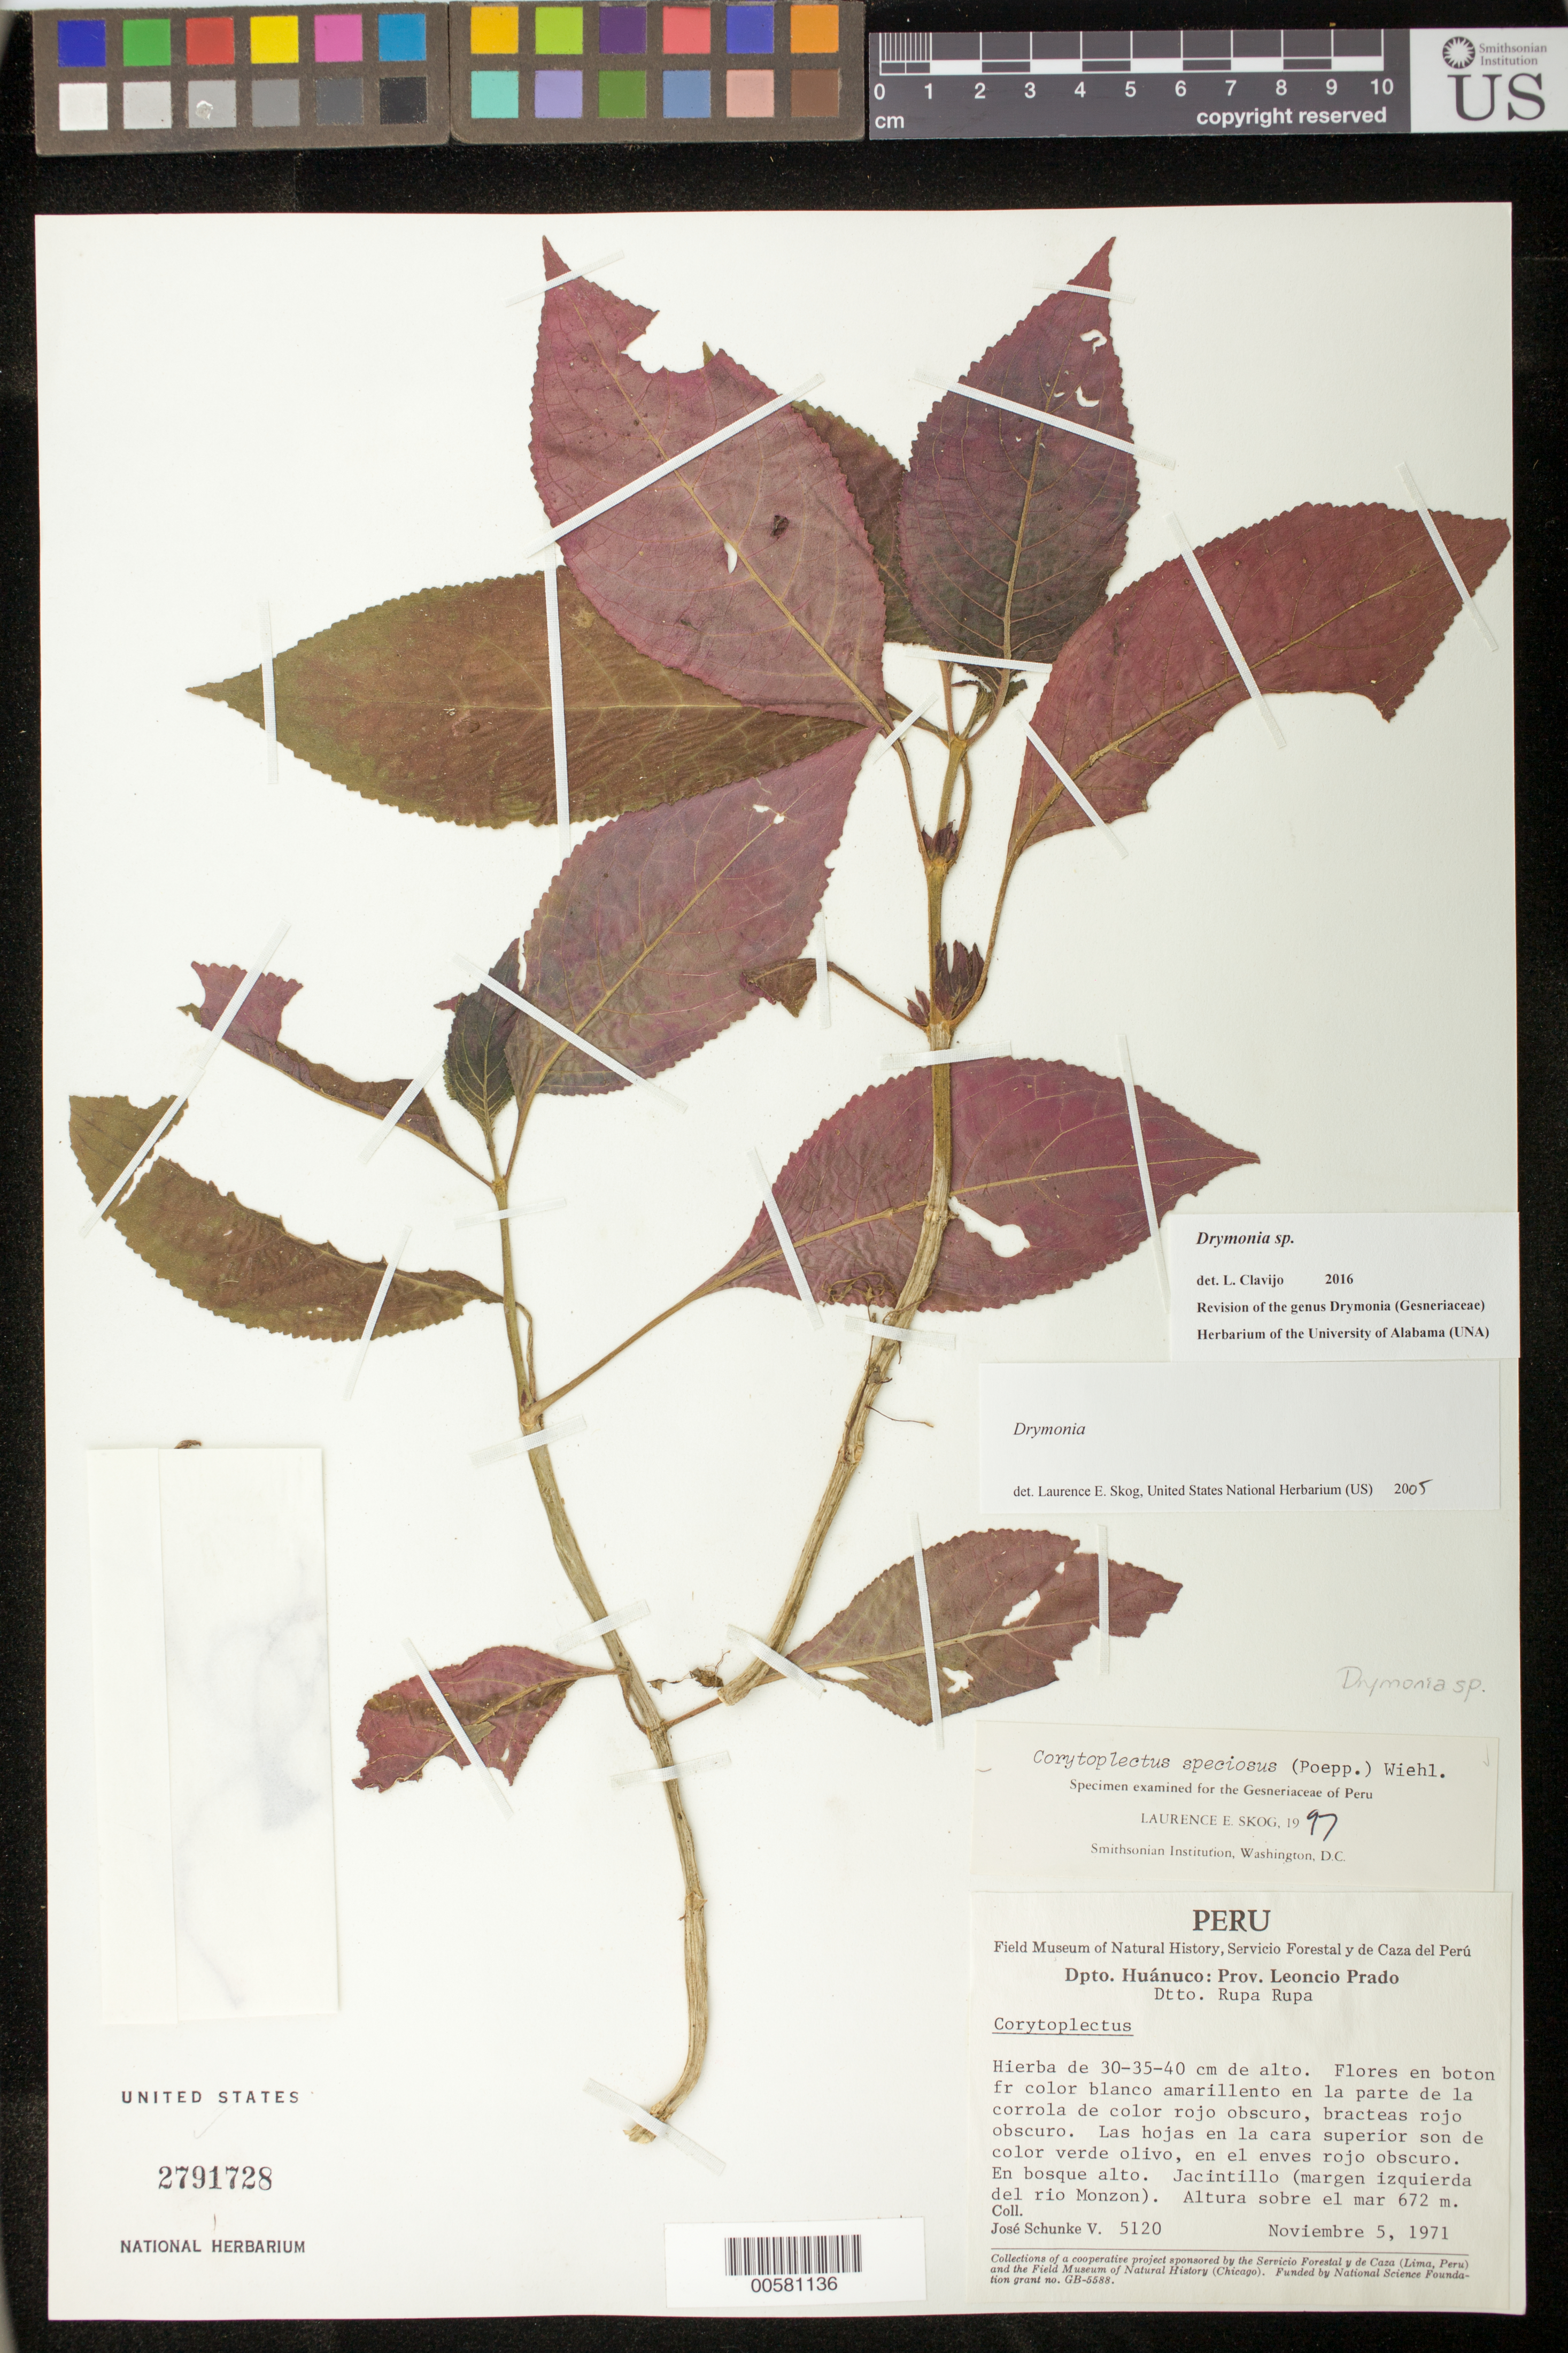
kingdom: Plantae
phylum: Tracheophyta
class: Magnoliopsida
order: Lamiales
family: Gesneriaceae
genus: Drymonia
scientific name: Drymonia sp.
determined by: Skog, Laurence E.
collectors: J. Schunke Vigo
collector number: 5120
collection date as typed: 05 Nov 1971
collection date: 1971-11-05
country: Peru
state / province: Huánuco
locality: Prov. Leoncio Prado, Dtto. Rupa Rupa; Jacintillo (margen izquierda del rio Monzon)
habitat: En bosque alto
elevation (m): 672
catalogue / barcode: US 2791728